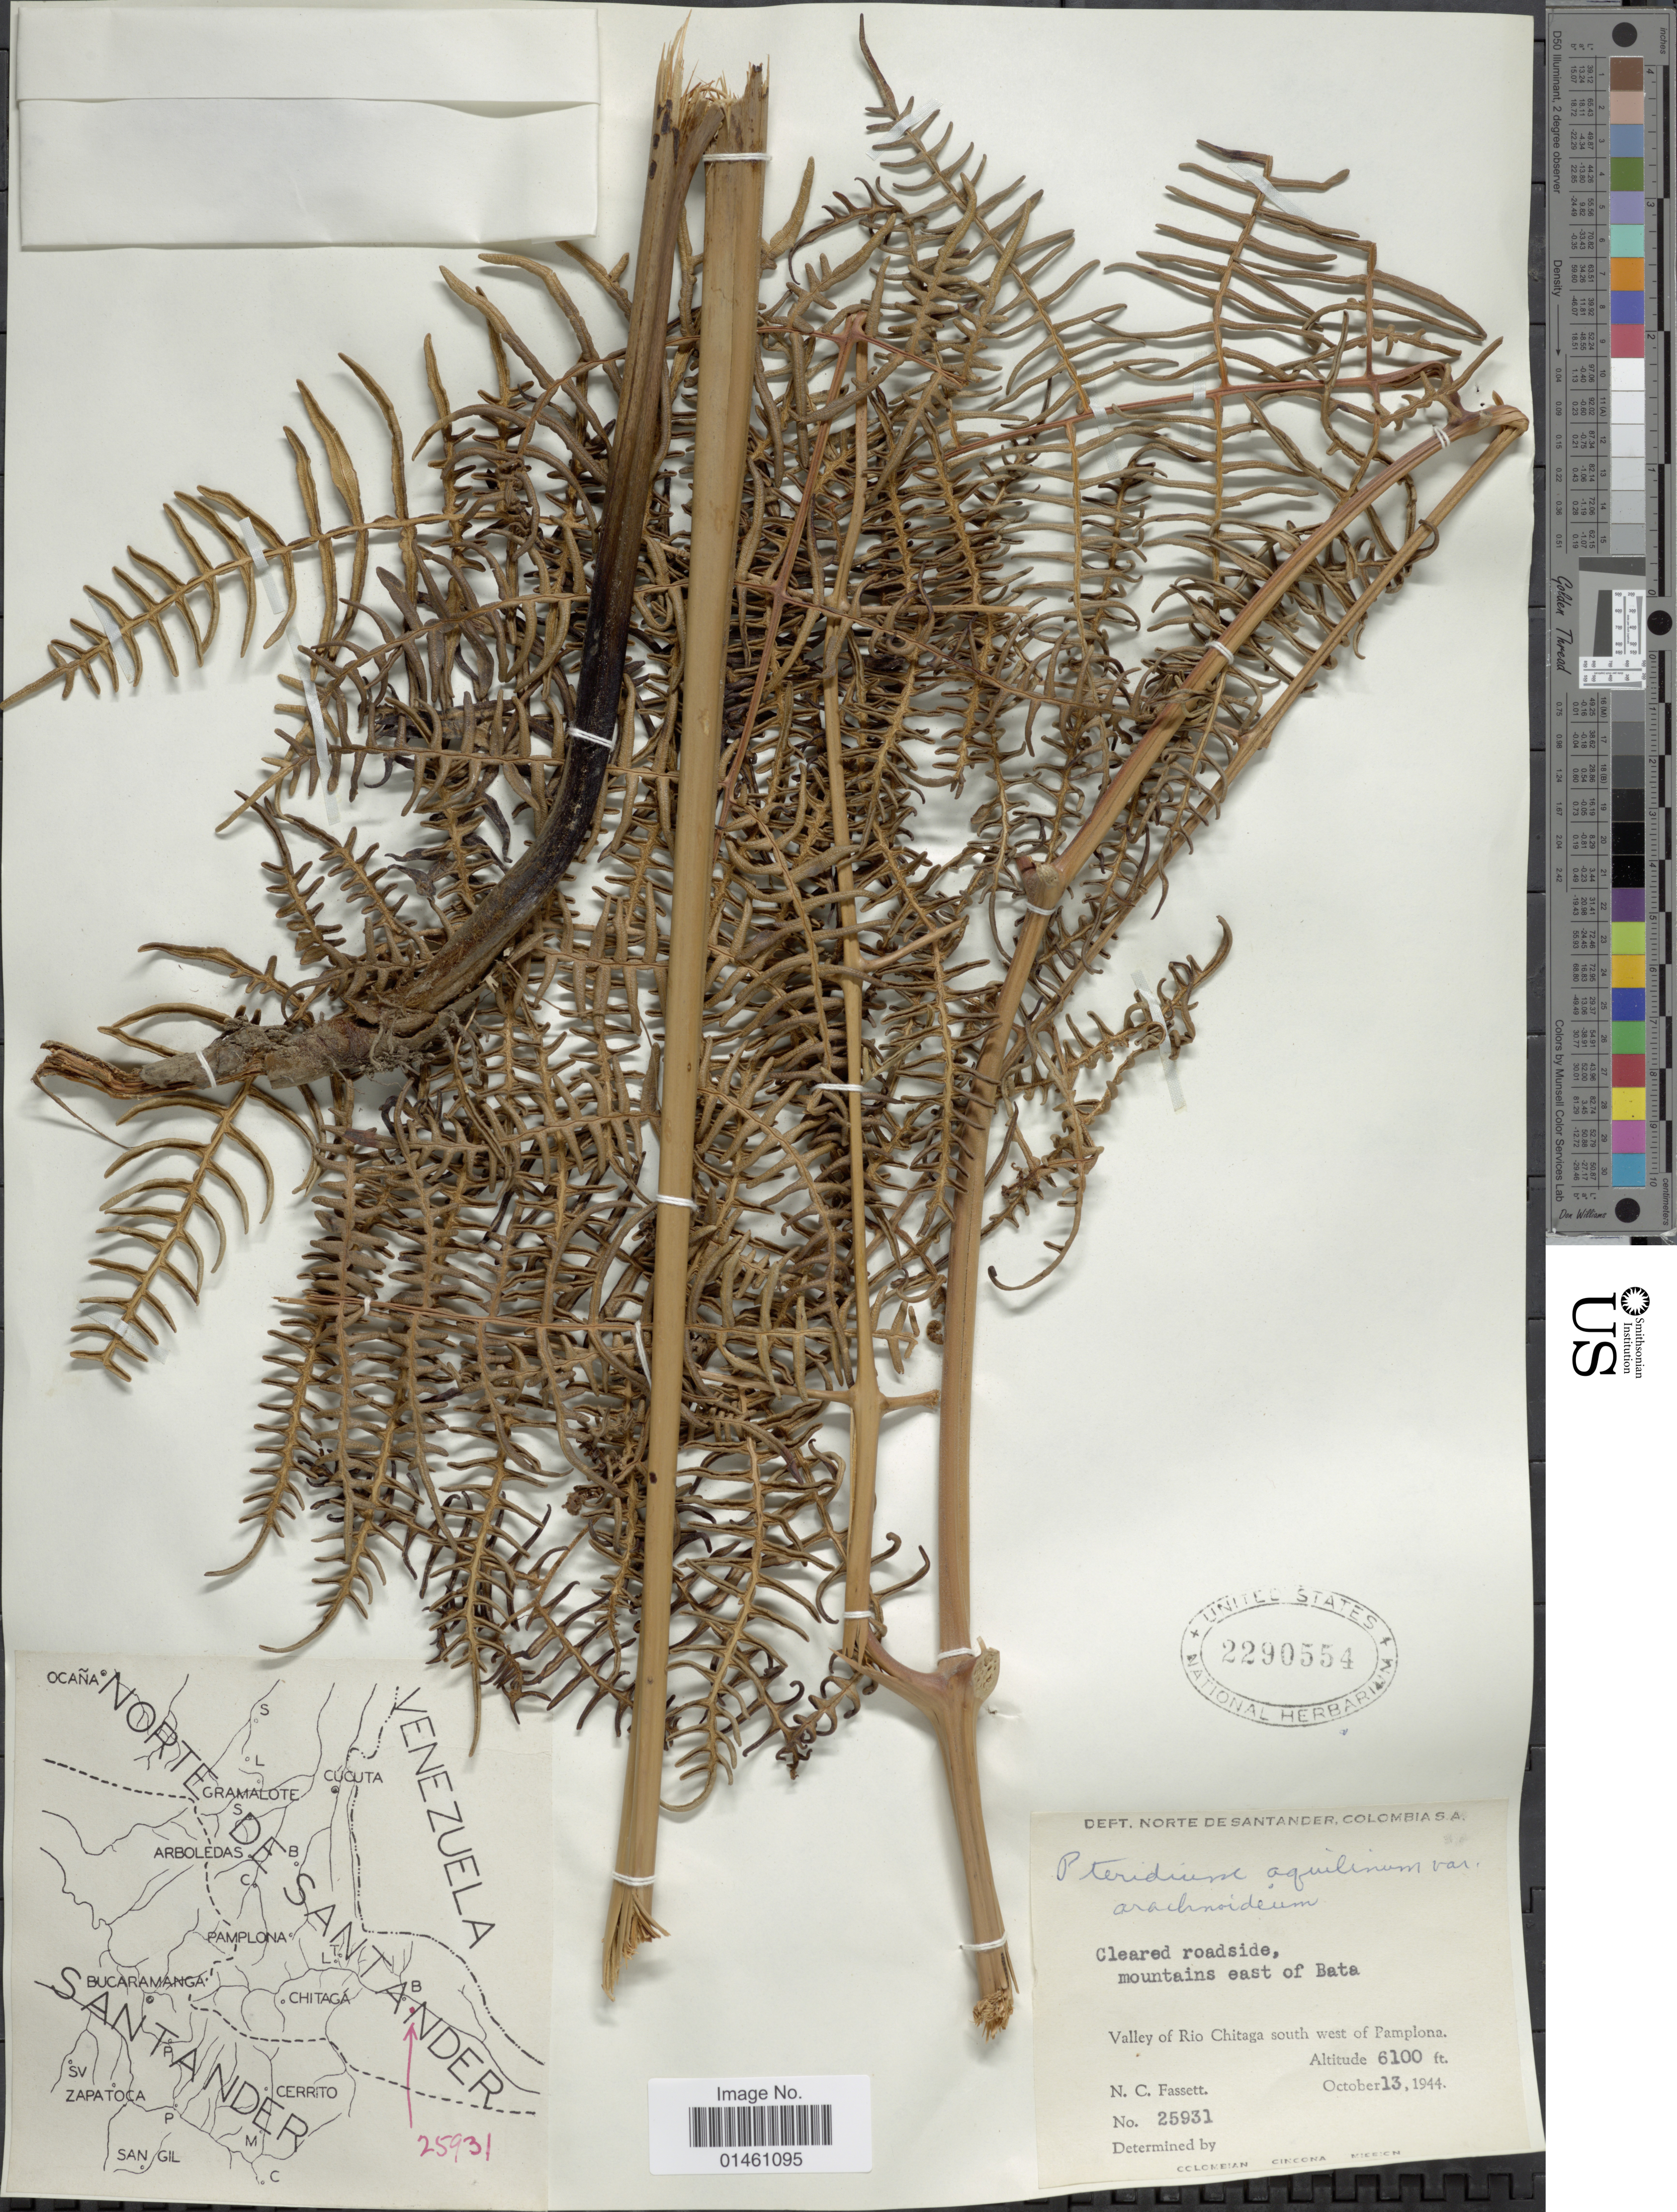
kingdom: Plantae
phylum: Tracheophyta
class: Polypodiopsida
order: Polypodiales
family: Dennstaedtiaceae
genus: Pteridium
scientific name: Pteridium aquilinum var. arachnoideum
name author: (Kaulf.) Herter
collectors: N. C. Fassett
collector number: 25931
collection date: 1944-10-13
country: Colombia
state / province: Norte de Santander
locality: Cleared roadside, mountains east of Bata, Valley of rio Chitaga southwest of Pamplona.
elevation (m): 1859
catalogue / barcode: US 2290554